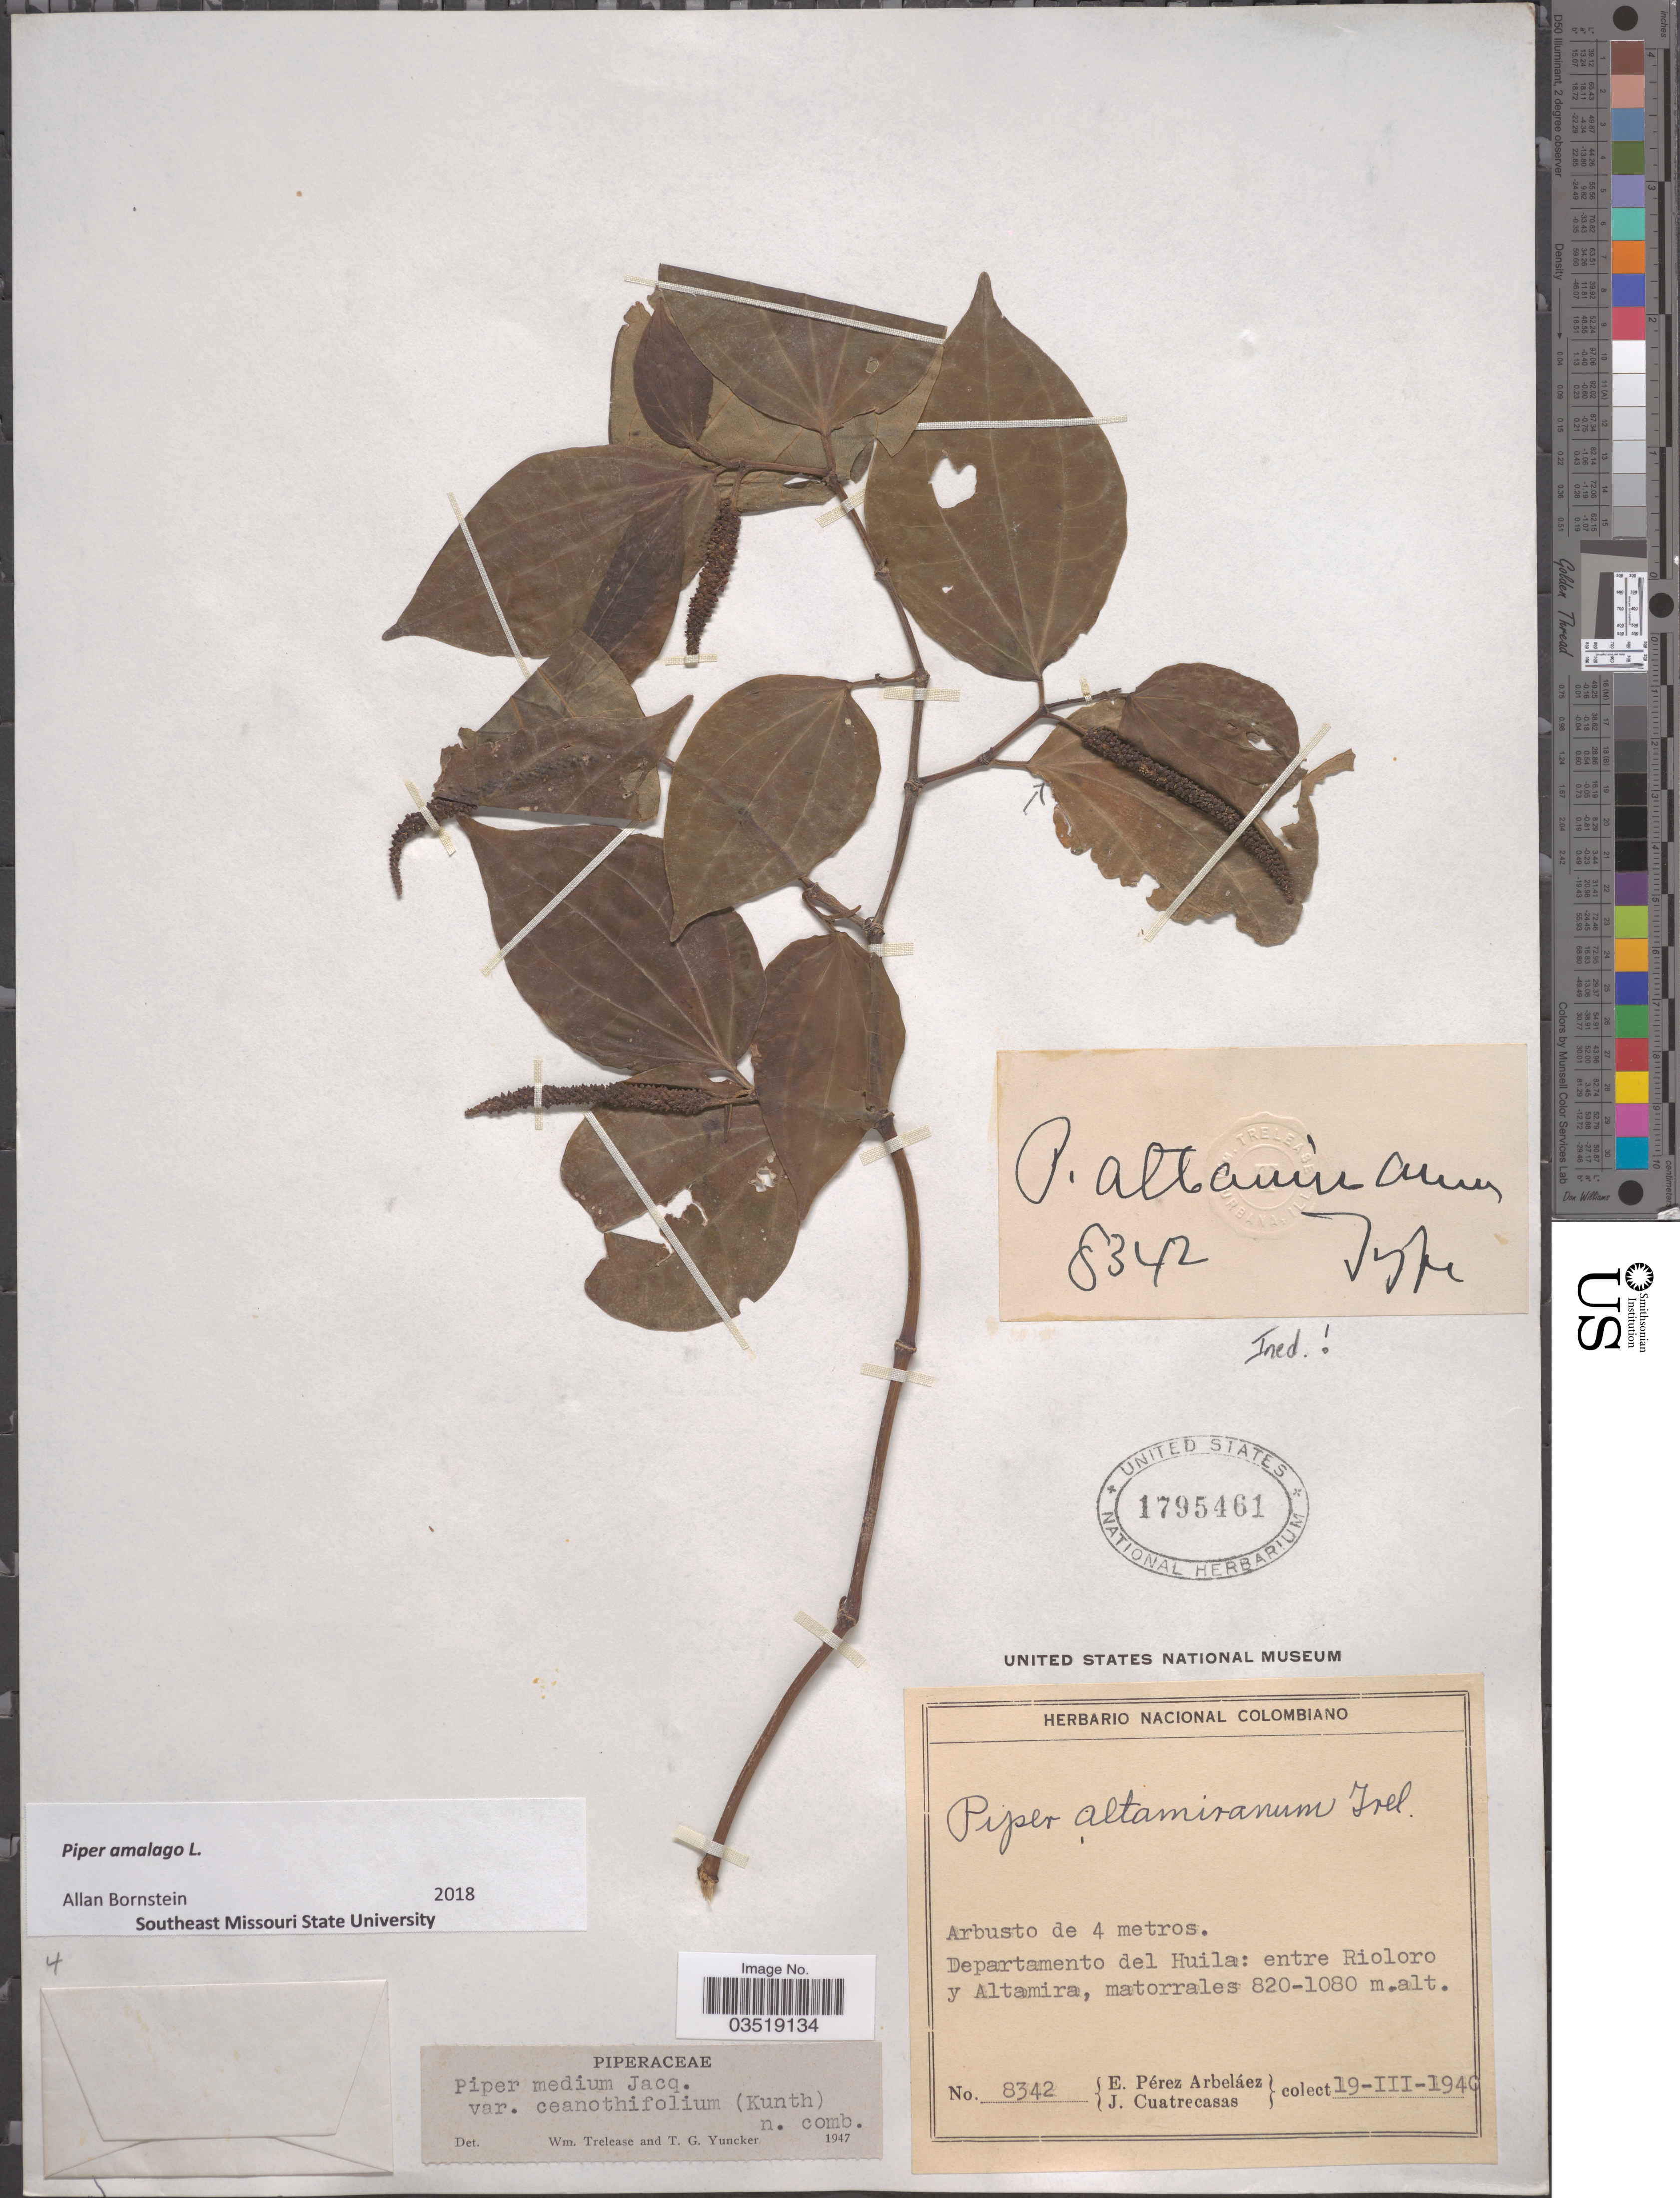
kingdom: Plantae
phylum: Tracheophyta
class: Magnoliopsida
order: Piperales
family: Piperaceae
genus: Piper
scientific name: Piper amalago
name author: L.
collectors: E. Pérez Arbeláez & J. Cuatrecasas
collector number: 8342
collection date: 1940-03-19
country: Colombia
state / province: Huila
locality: Departamento del Huila: entre Rioloro y Altamira.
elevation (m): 820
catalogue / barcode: US 1795461